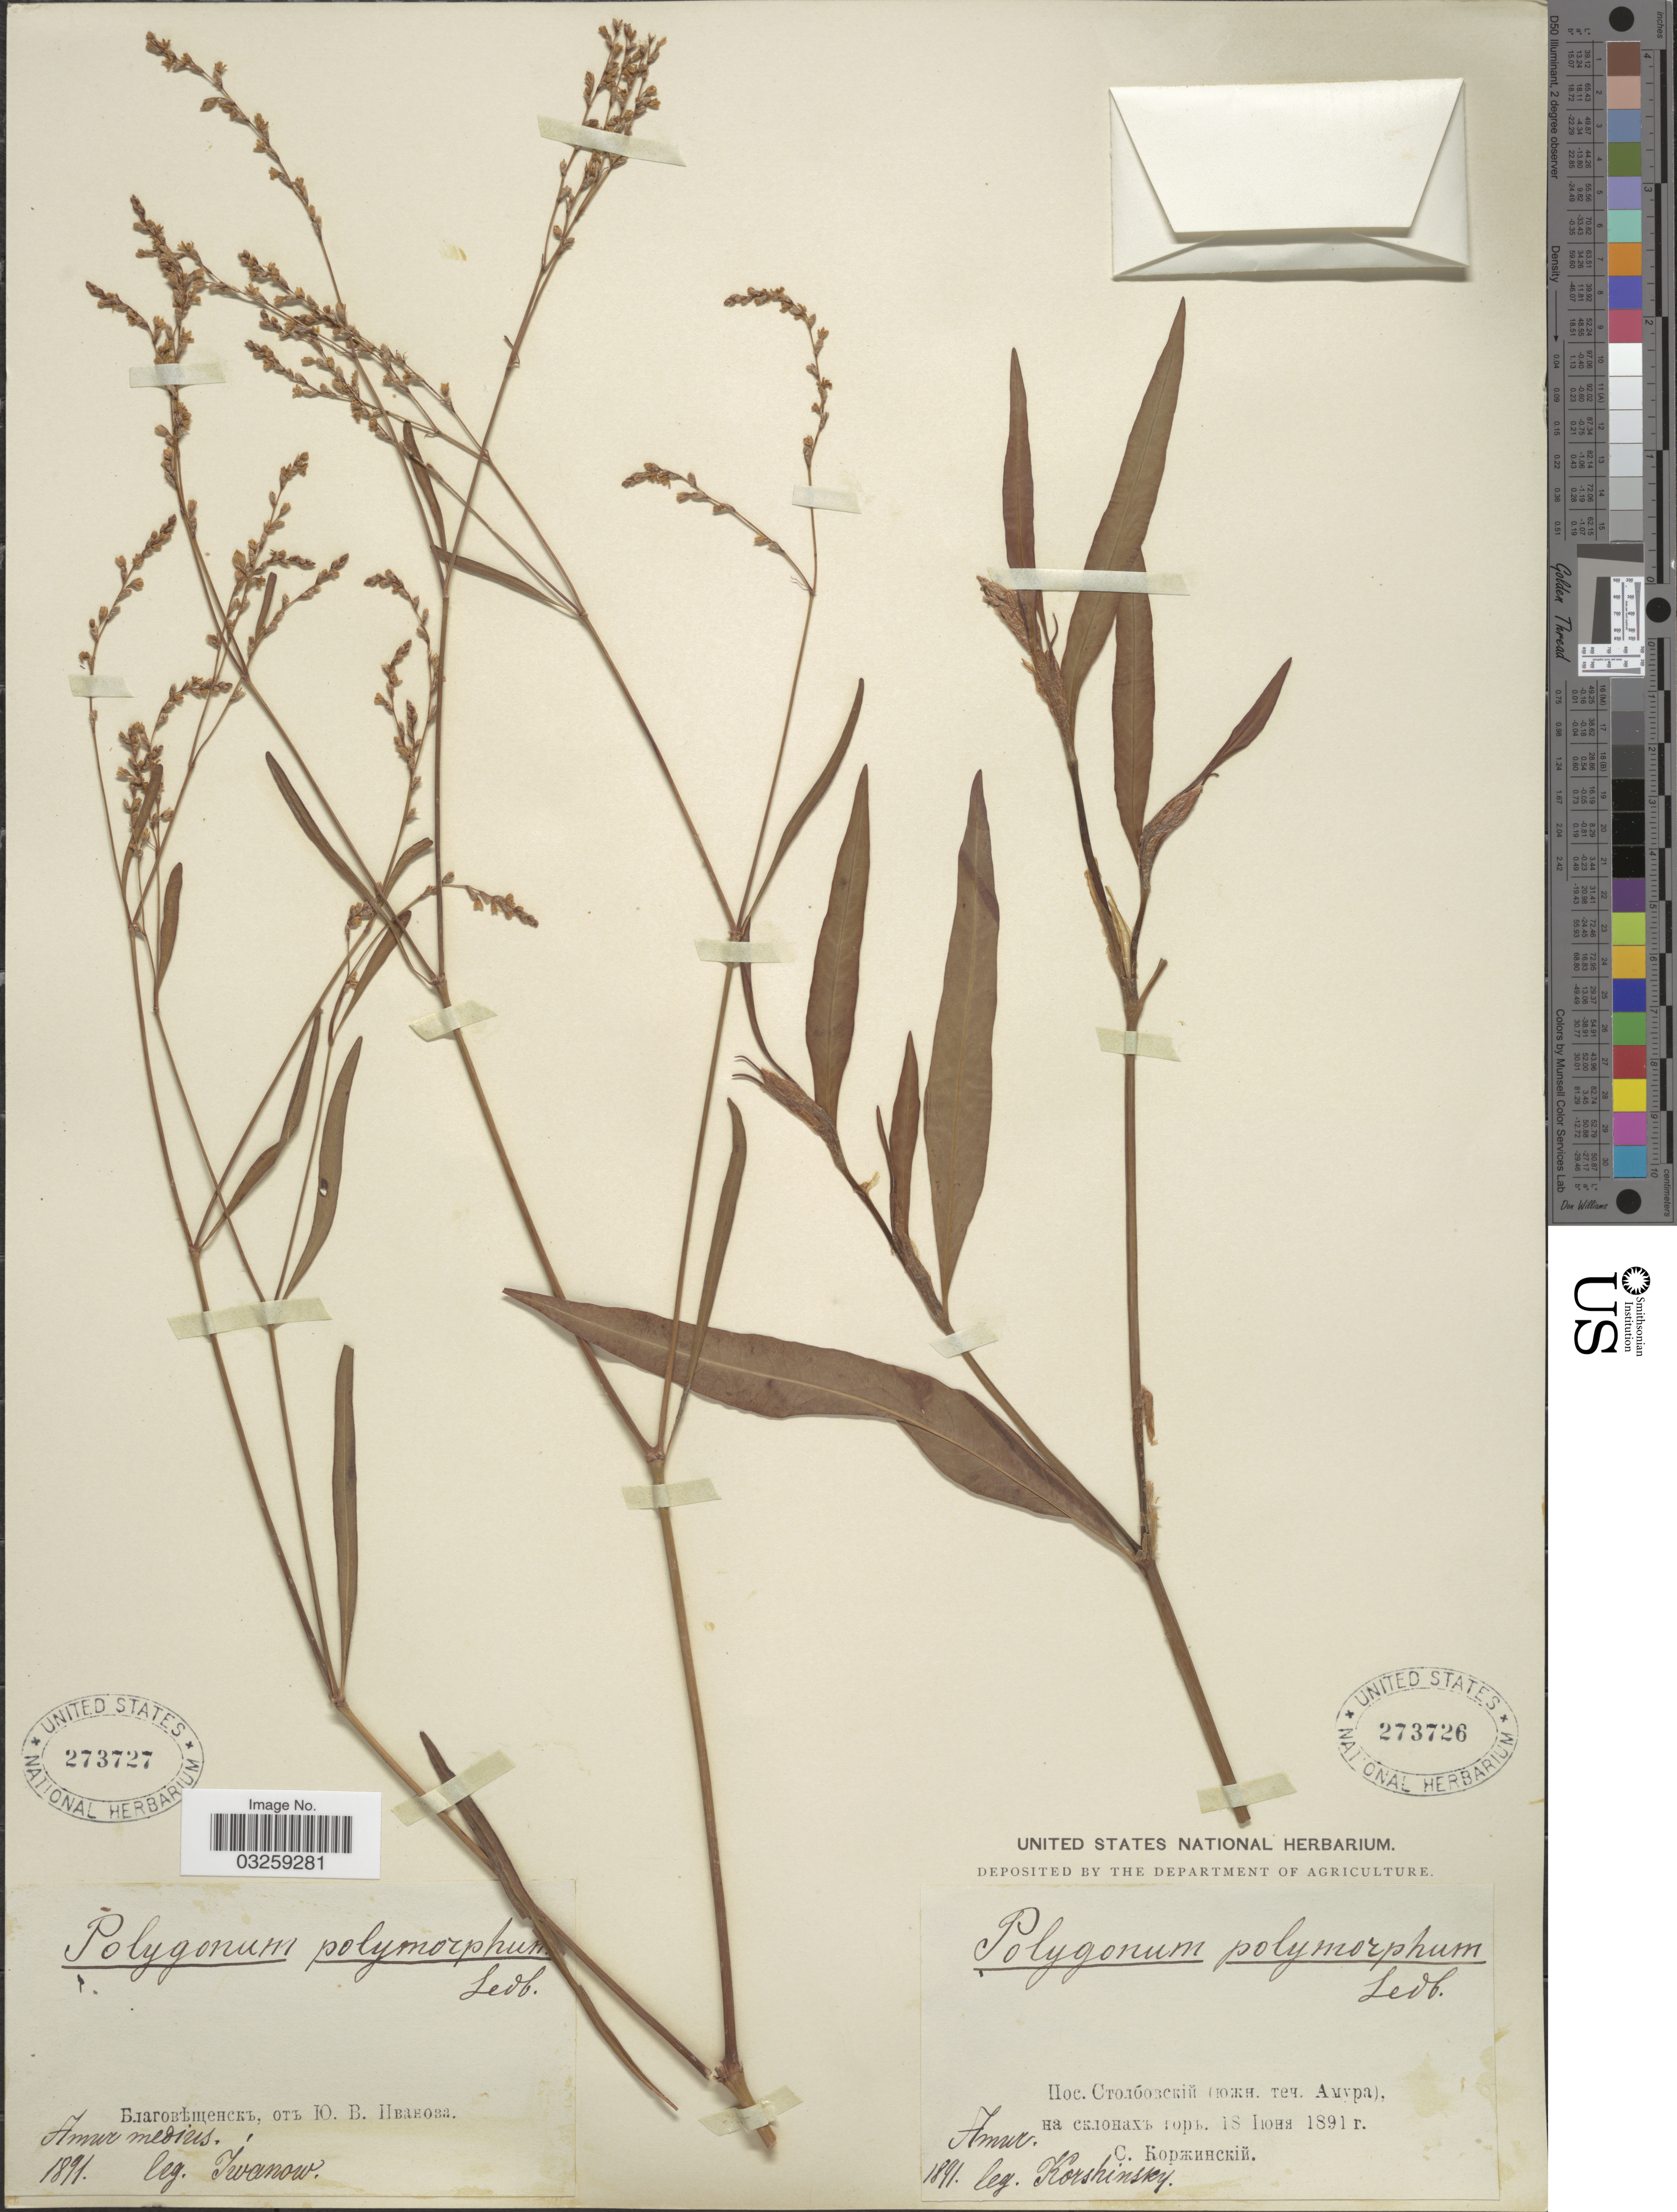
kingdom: Plantae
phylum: Tracheophyta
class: Magnoliopsida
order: Caryophyllales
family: Polygonaceae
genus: Koenigia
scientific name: Koenigia divaricata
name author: (L.) T.M. Schust. & Reveal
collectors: Korshinsky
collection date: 1891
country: Russian Federation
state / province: Amur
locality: X. Amur.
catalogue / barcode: US 273726-2